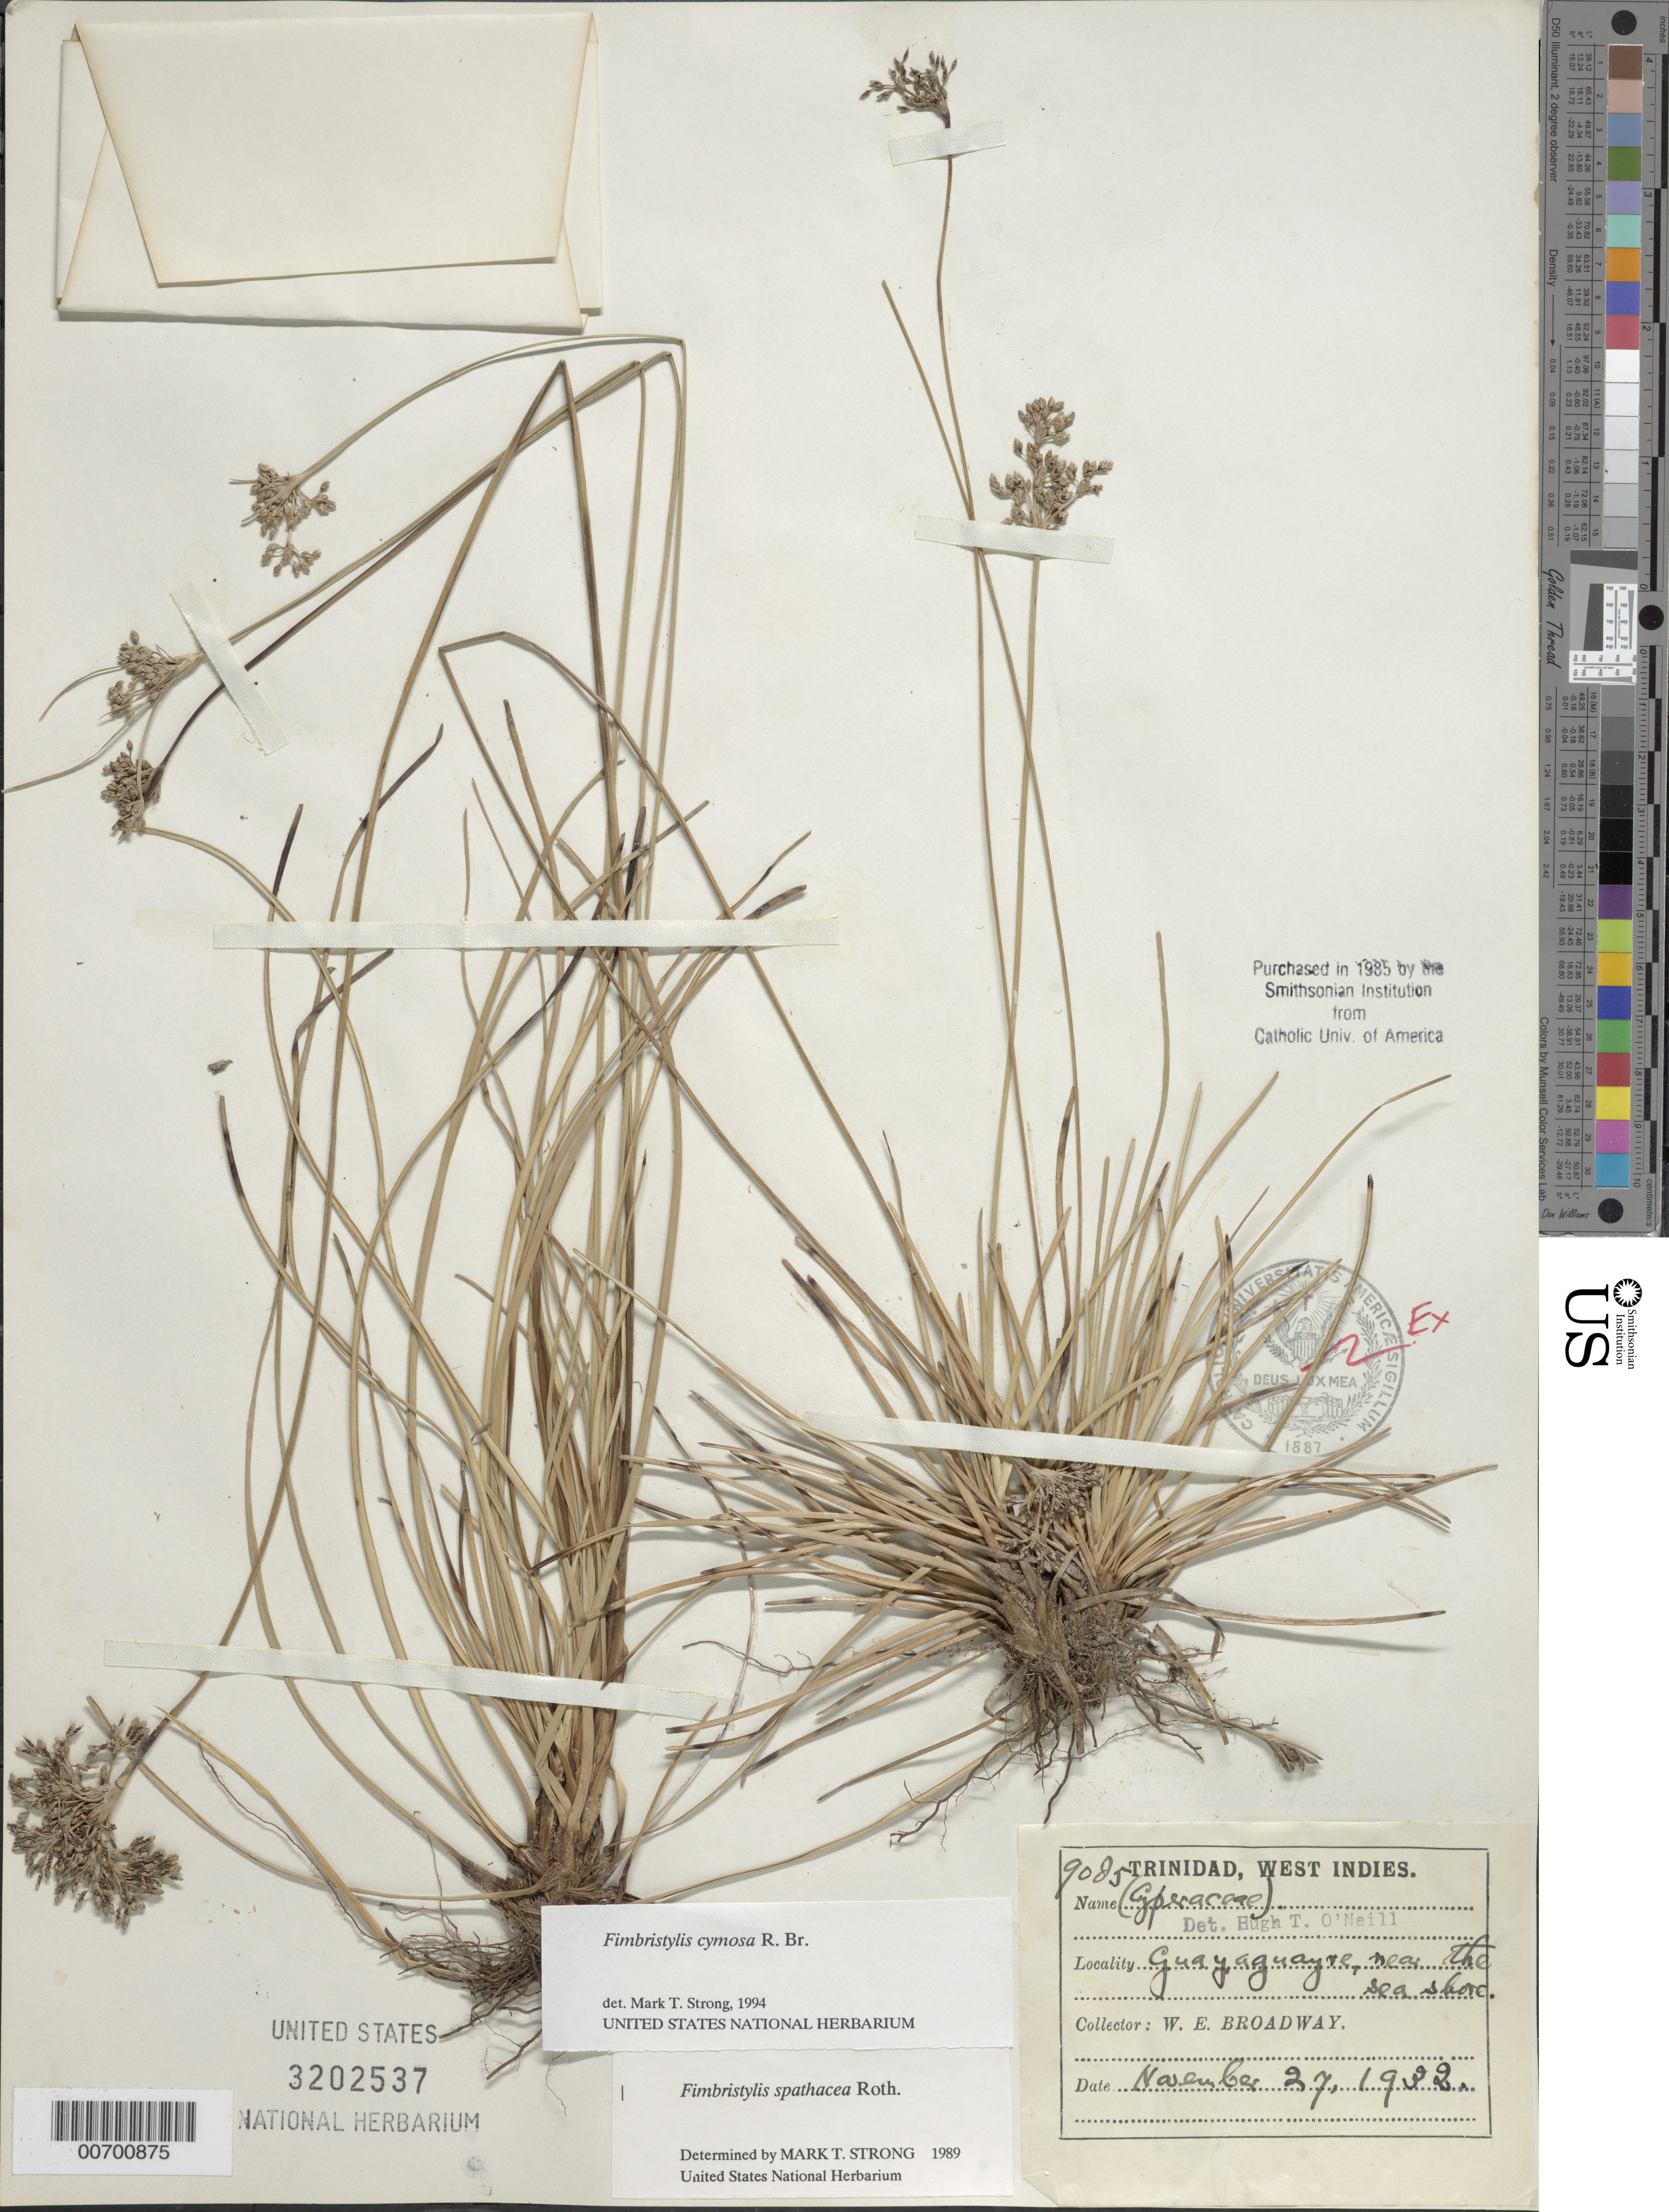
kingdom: Plantae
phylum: Tracheophyta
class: Liliopsida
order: Poales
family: Cyperaceae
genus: Fimbristylis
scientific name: Fimbristylis cymosa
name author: R. Br.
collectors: W. E. Broadway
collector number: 9085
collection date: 1932-11-27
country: Trinidad and Tobago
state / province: Trinidad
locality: West Indies, Guayaguayare, near the sea shore.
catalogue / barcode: US 3202537